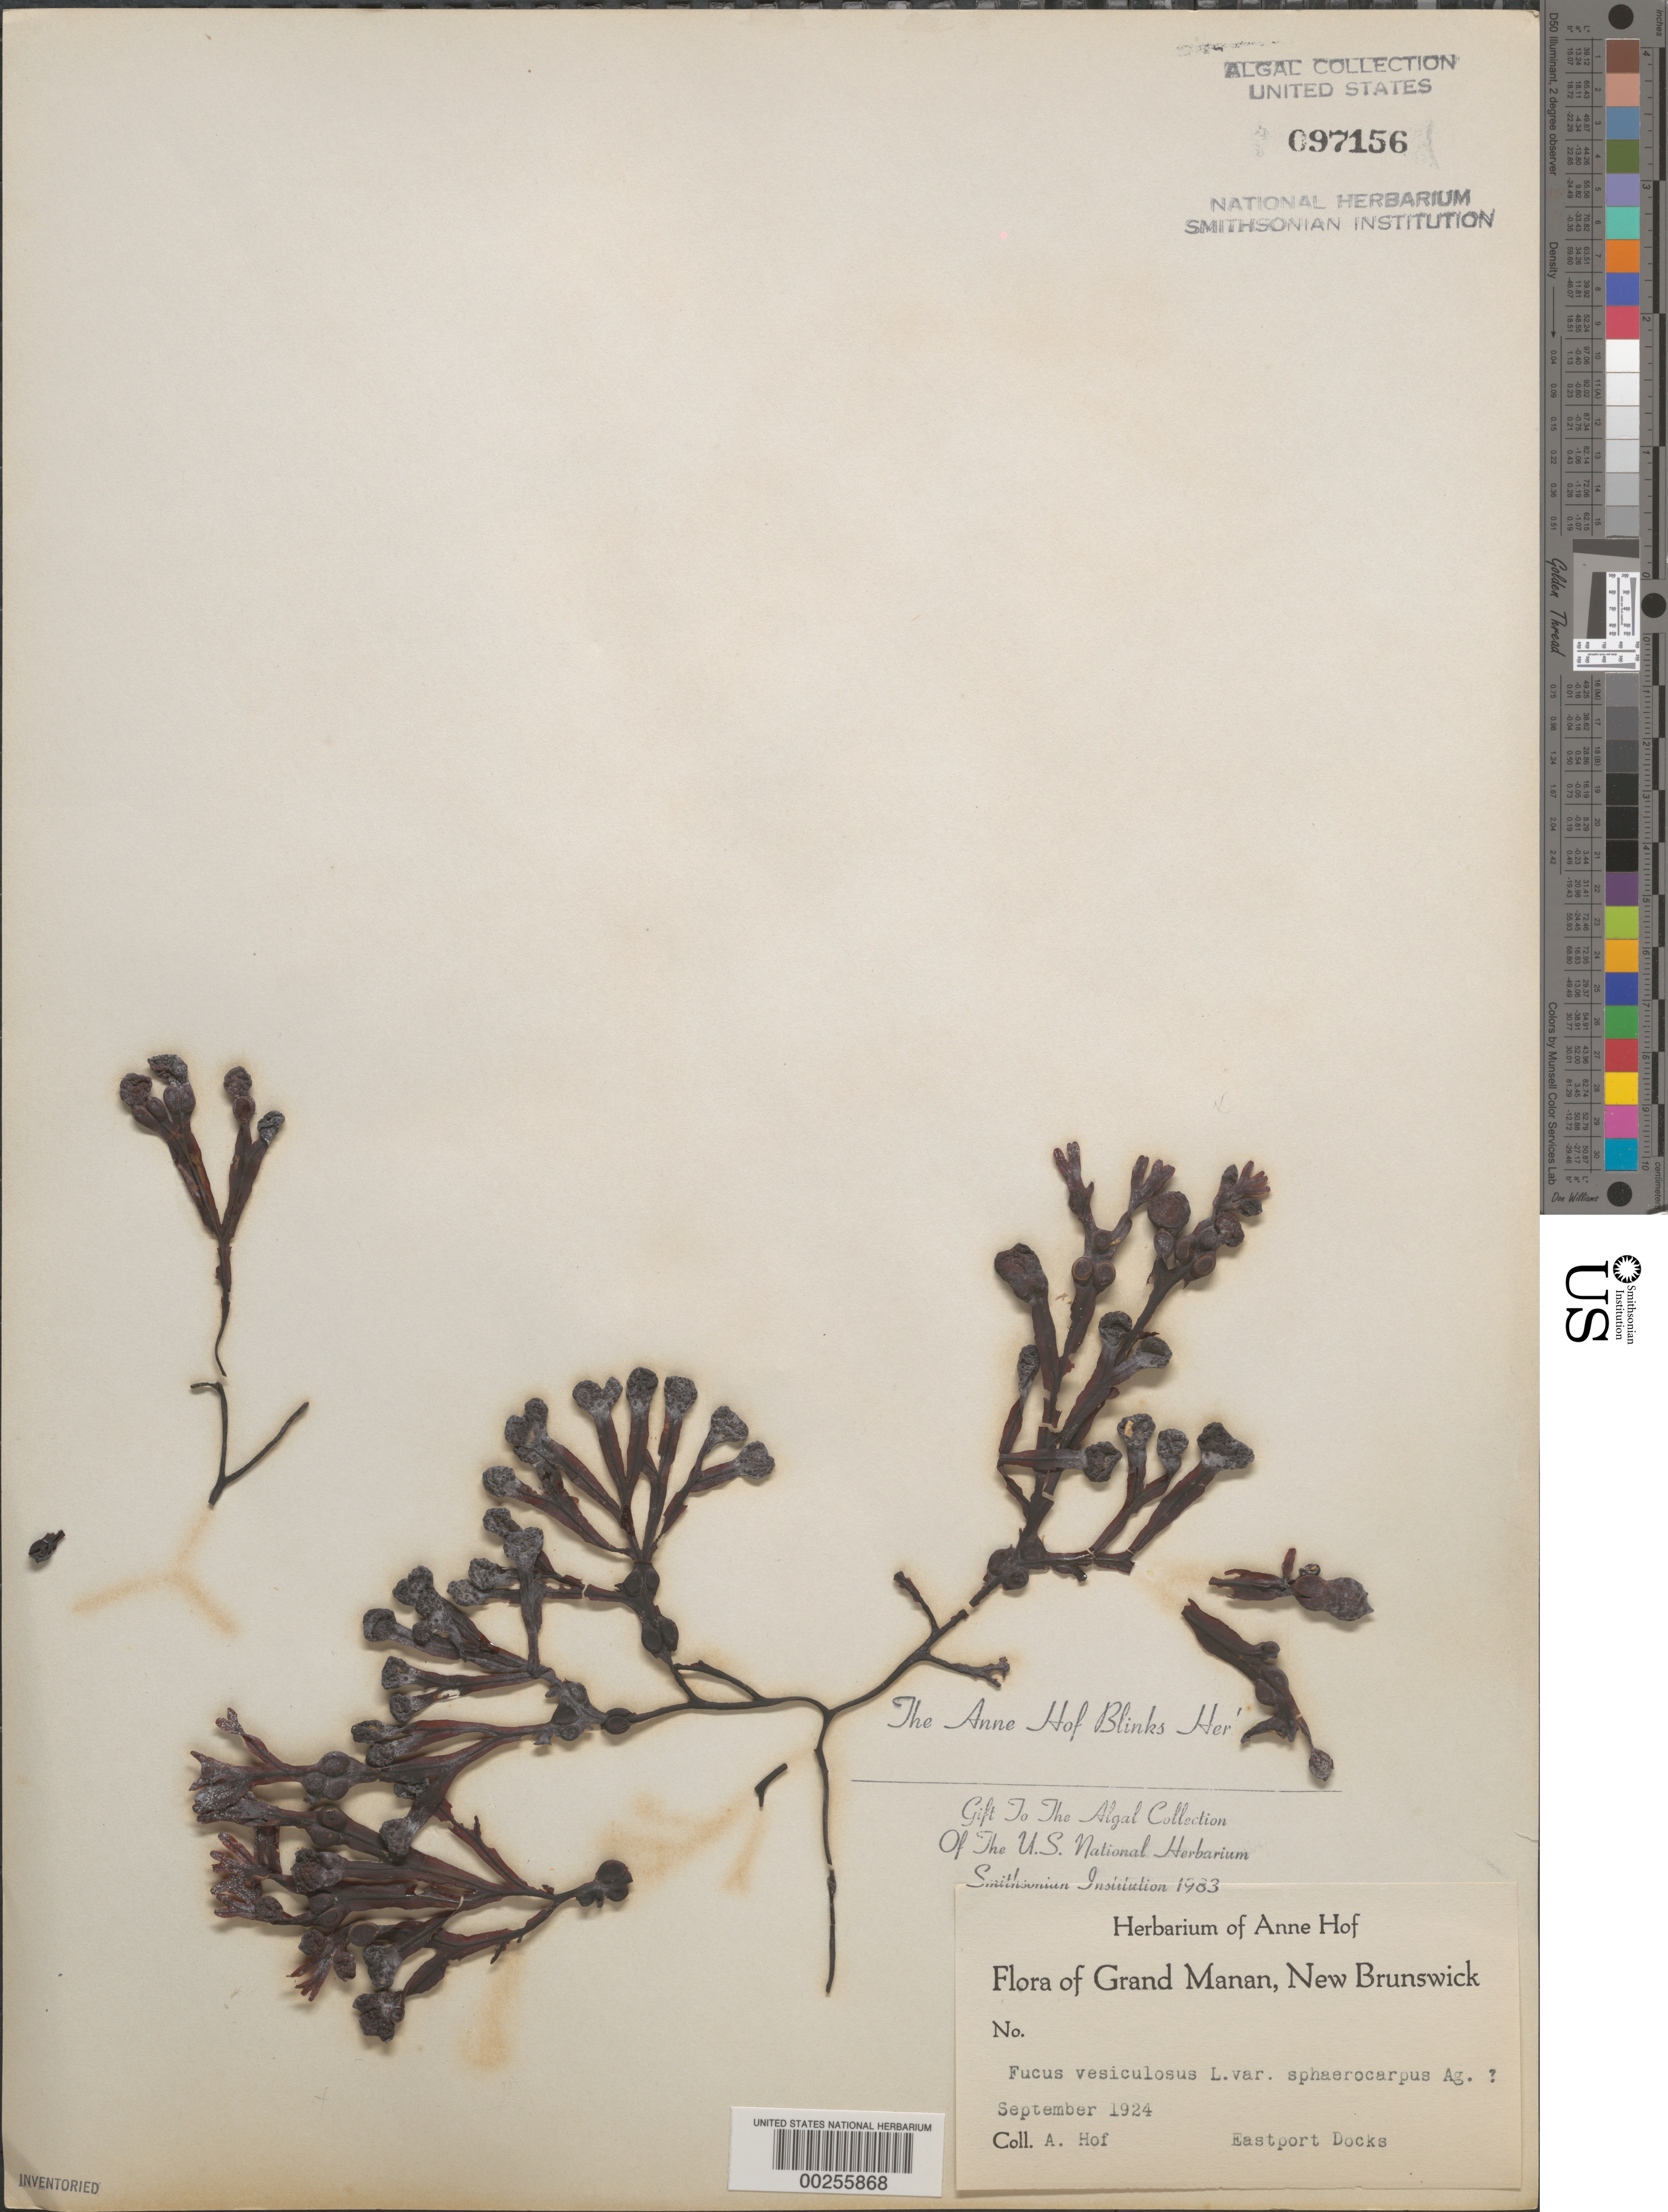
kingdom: Chromista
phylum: Ochrophyta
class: Phaeophyceae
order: Fucales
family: Fucaceae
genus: Fucus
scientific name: Fucus vesiculosus var. sphaerocarpus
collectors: A. Blinks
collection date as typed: Sep 1924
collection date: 1924-09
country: Canada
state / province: New Brunswick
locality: Grand manan, eastport docks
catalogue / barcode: US 97156